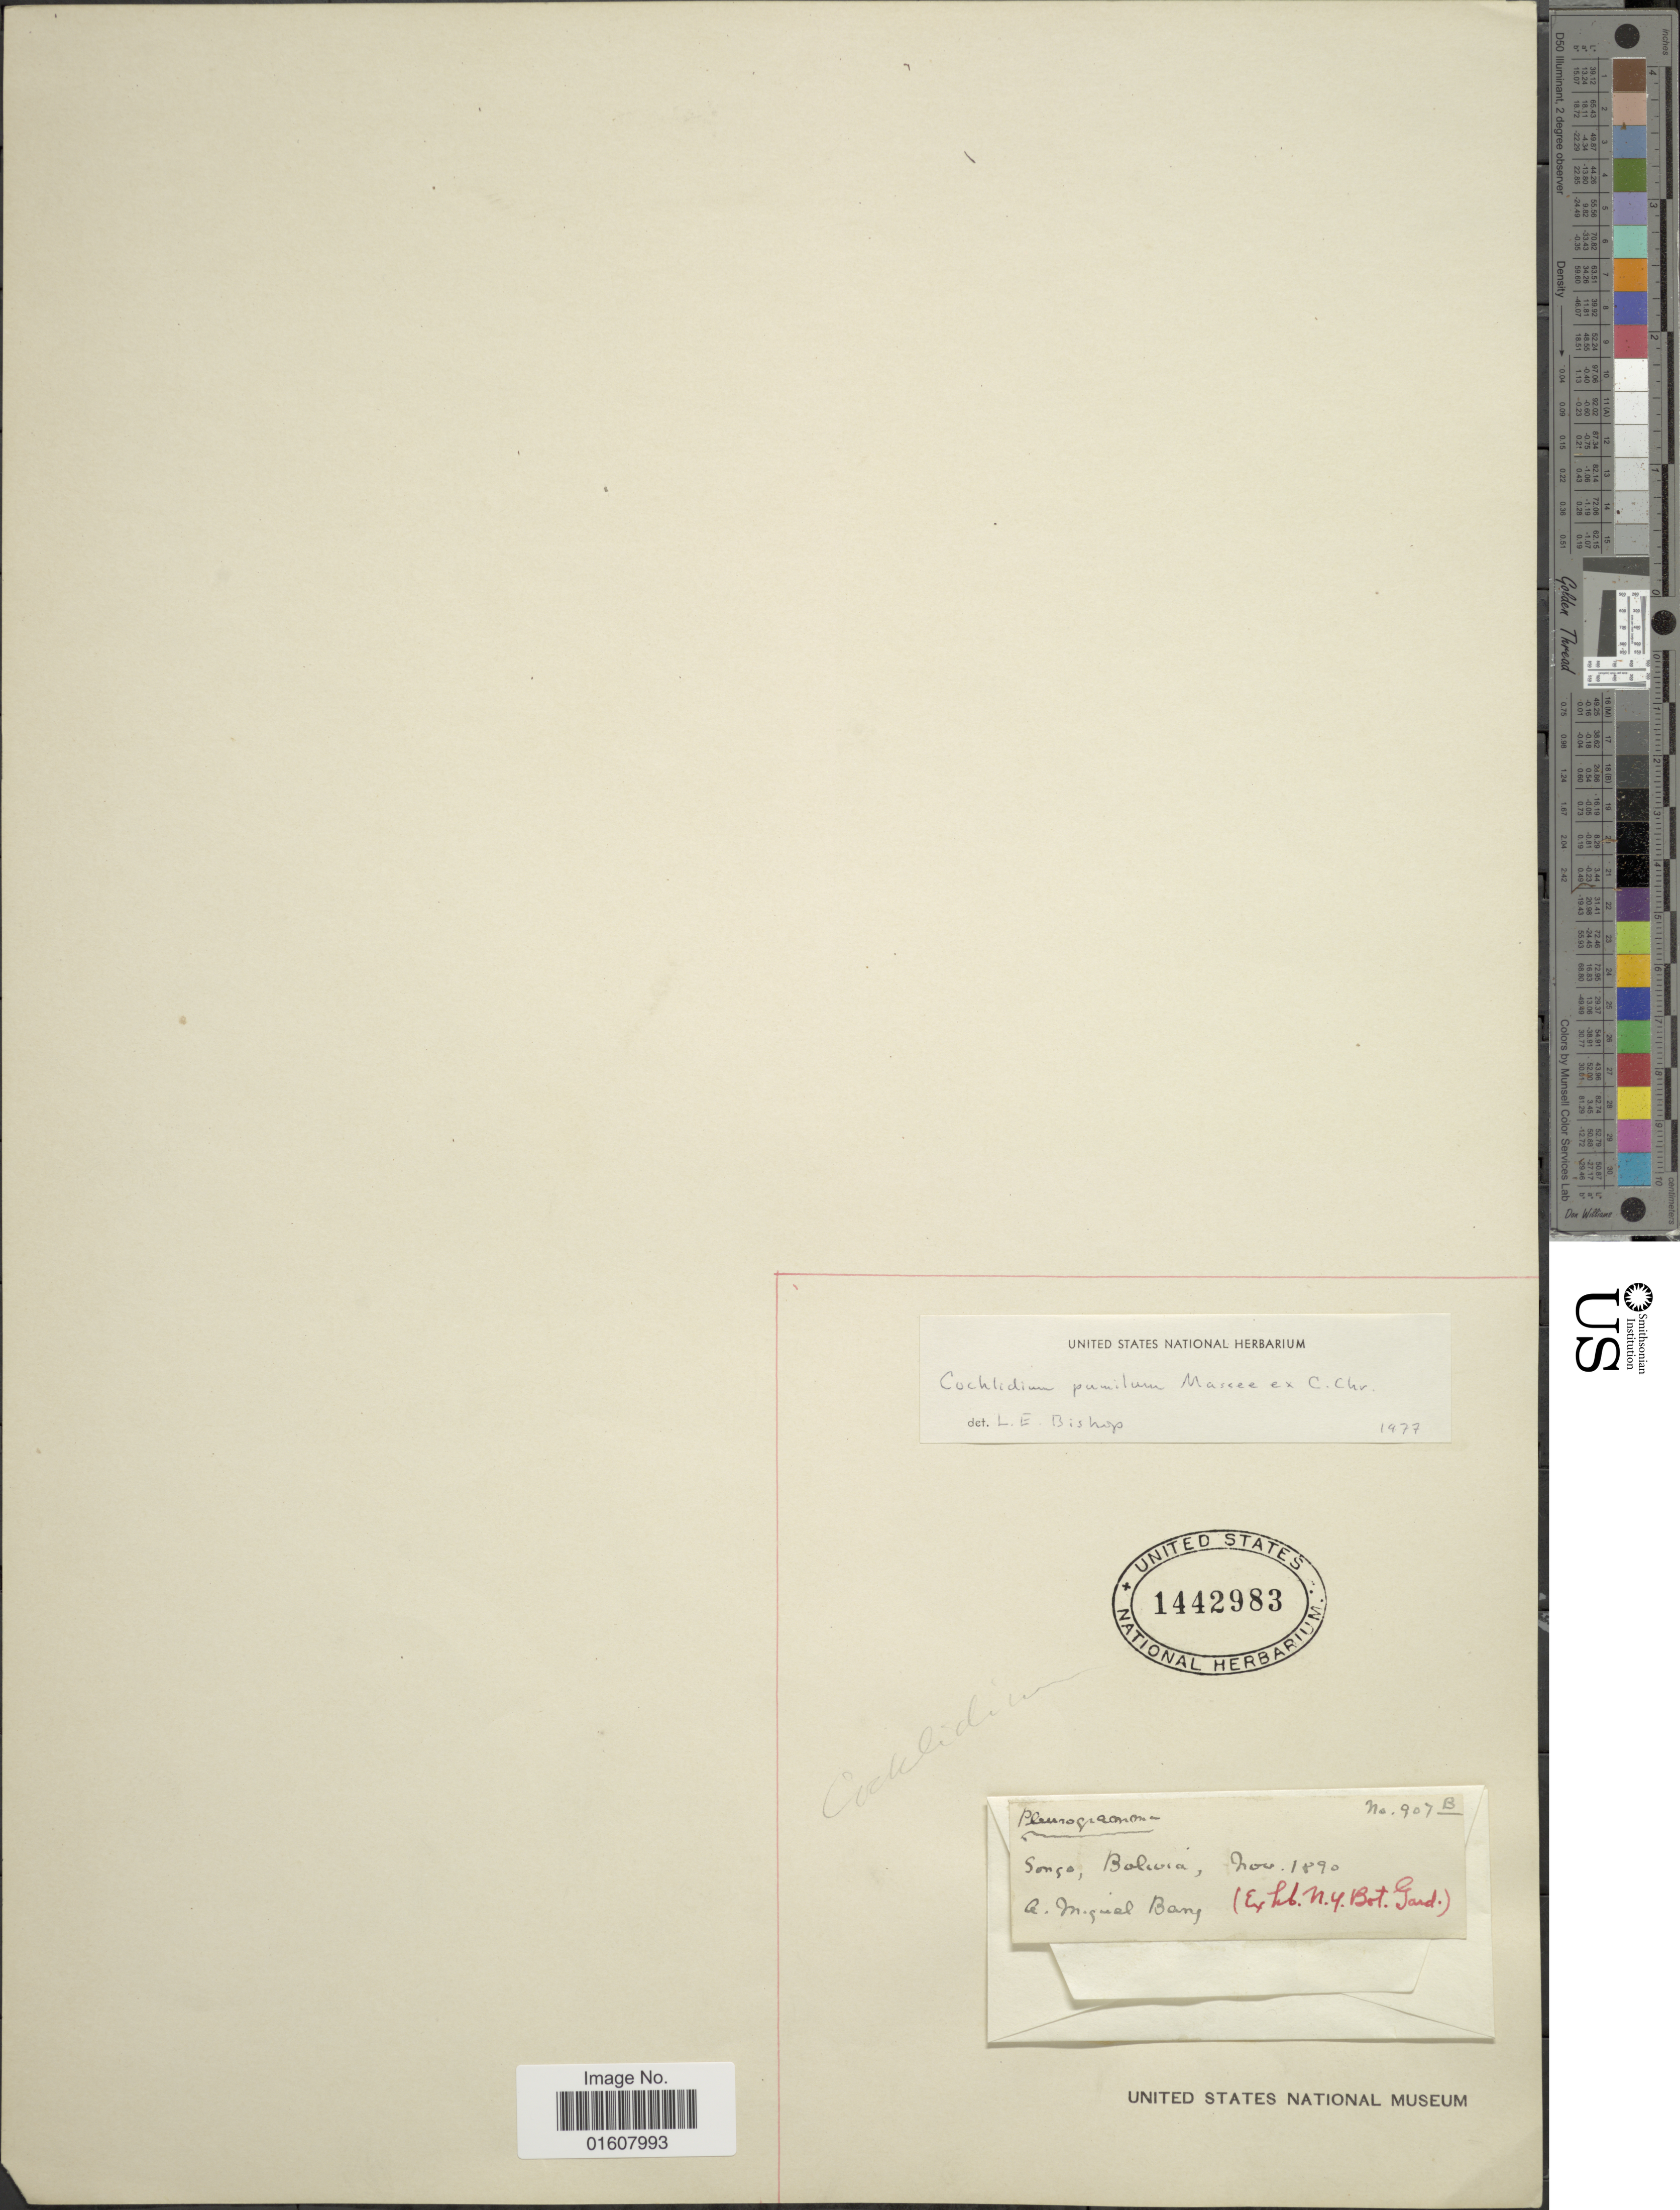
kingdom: Plantae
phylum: Tracheophyta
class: Polypodiopsida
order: Polypodiales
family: Polypodiaceae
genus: Cochlidium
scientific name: Cochlidium pumilum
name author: C. Chr.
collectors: M. Bang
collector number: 907B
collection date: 1890-11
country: Bolivia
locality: Sonso [interpreted]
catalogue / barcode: US 1442983